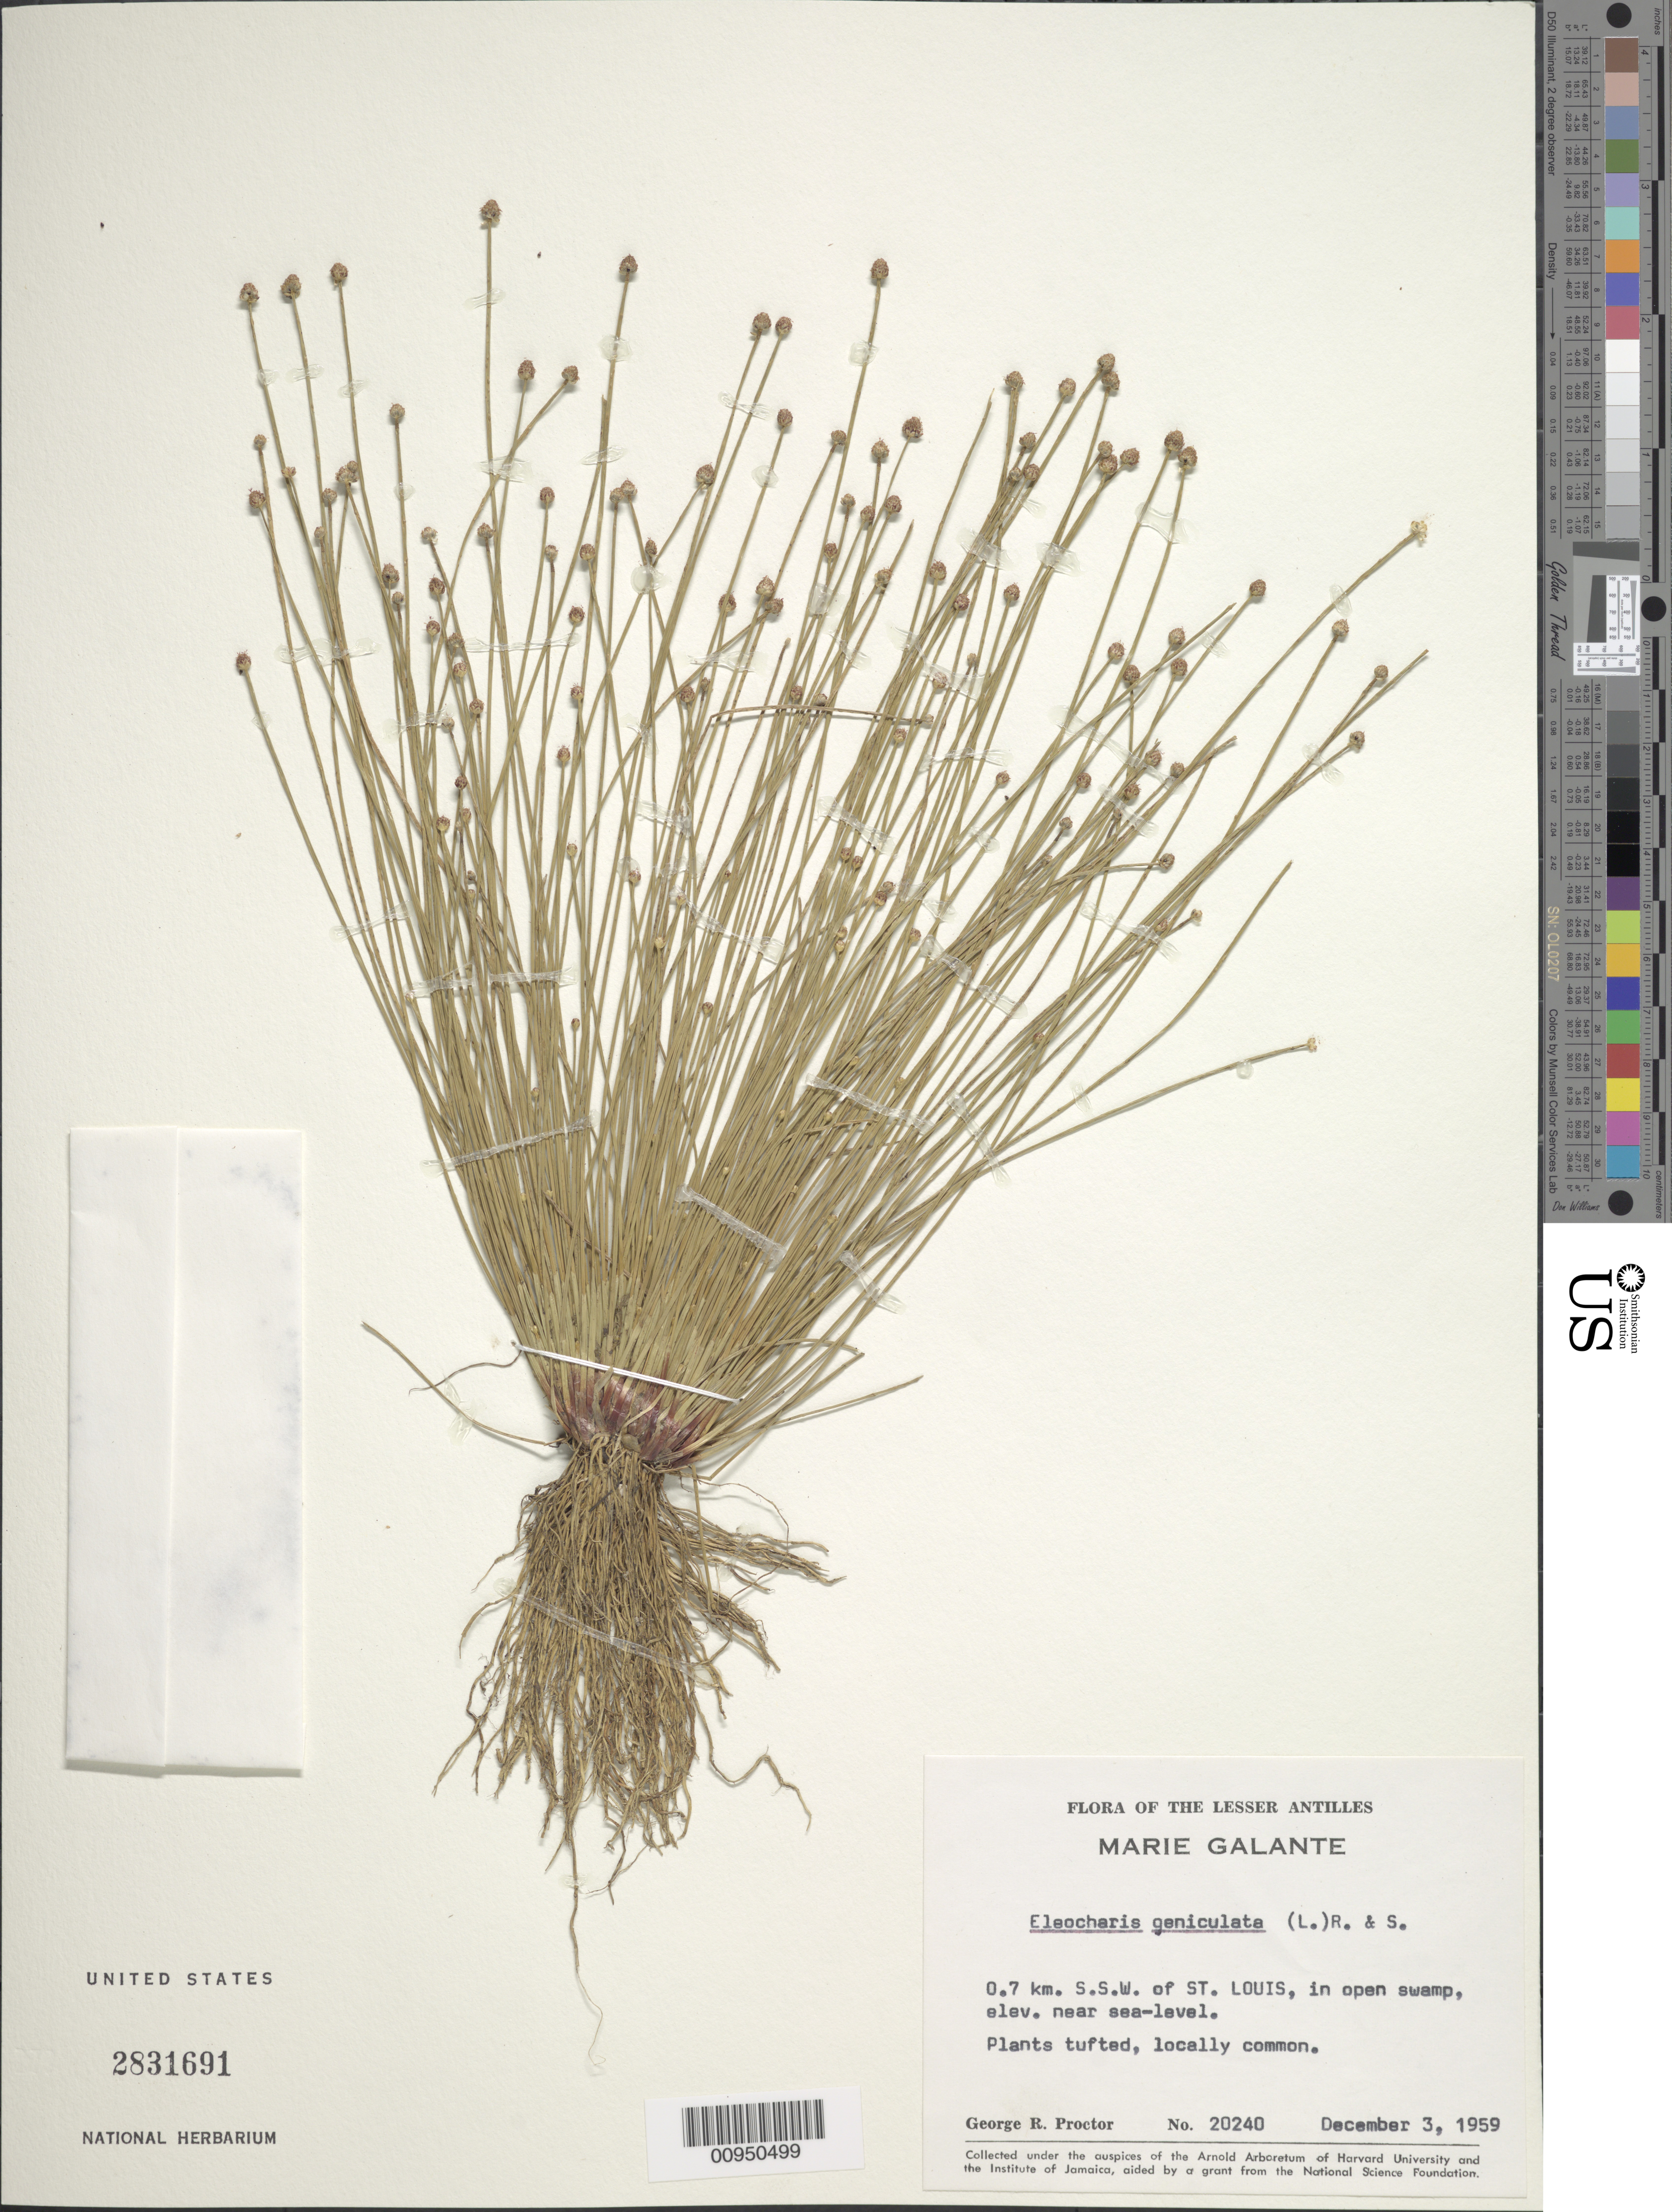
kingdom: Plantae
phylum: Tracheophyta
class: Liliopsida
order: Poales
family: Cyperaceae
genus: Eleocharis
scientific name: Eleocharis geniculata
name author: (L.) Roem. & Schult.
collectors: G. R. Proctor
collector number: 20240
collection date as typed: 03 Dec 1959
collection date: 1959-12-03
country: Guadeloupe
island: Marie Galante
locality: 0.7 km SSW of St. Louis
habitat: In open swamp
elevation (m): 0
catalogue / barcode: US 2831691